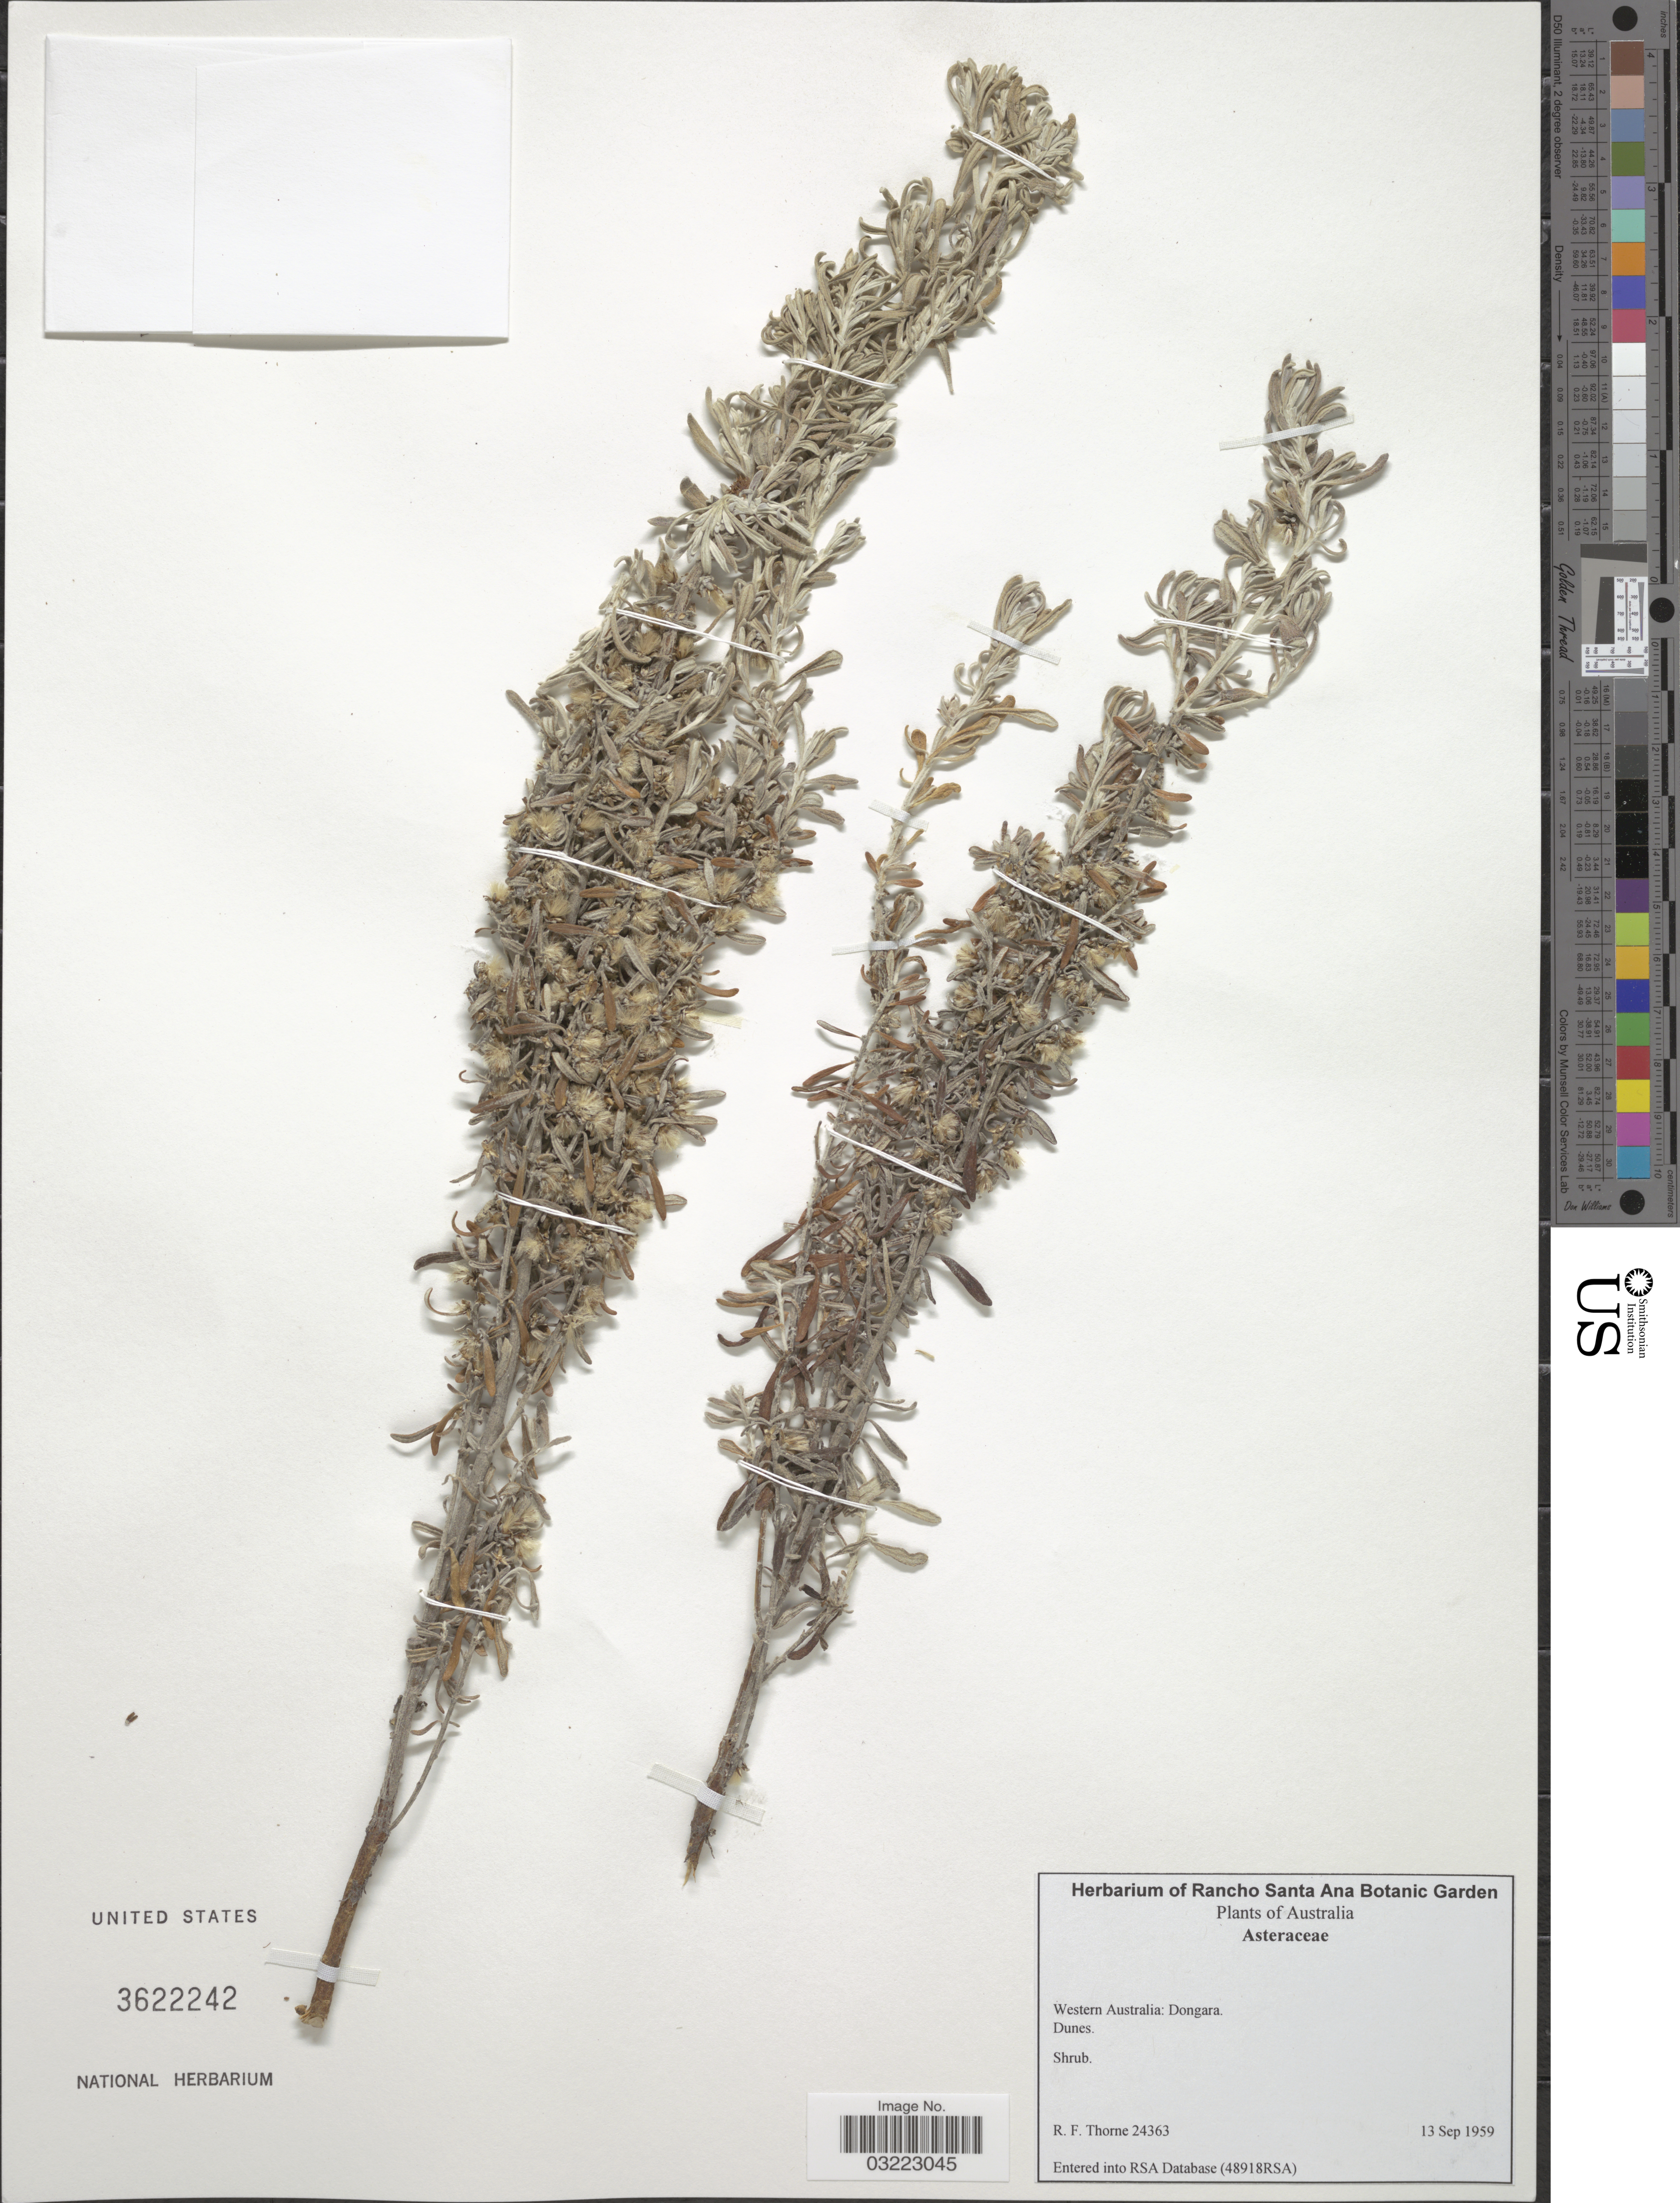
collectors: R. Thorne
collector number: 24363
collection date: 1959-09-13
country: Australia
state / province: Western Australia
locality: Dongara.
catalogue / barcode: US 3622242